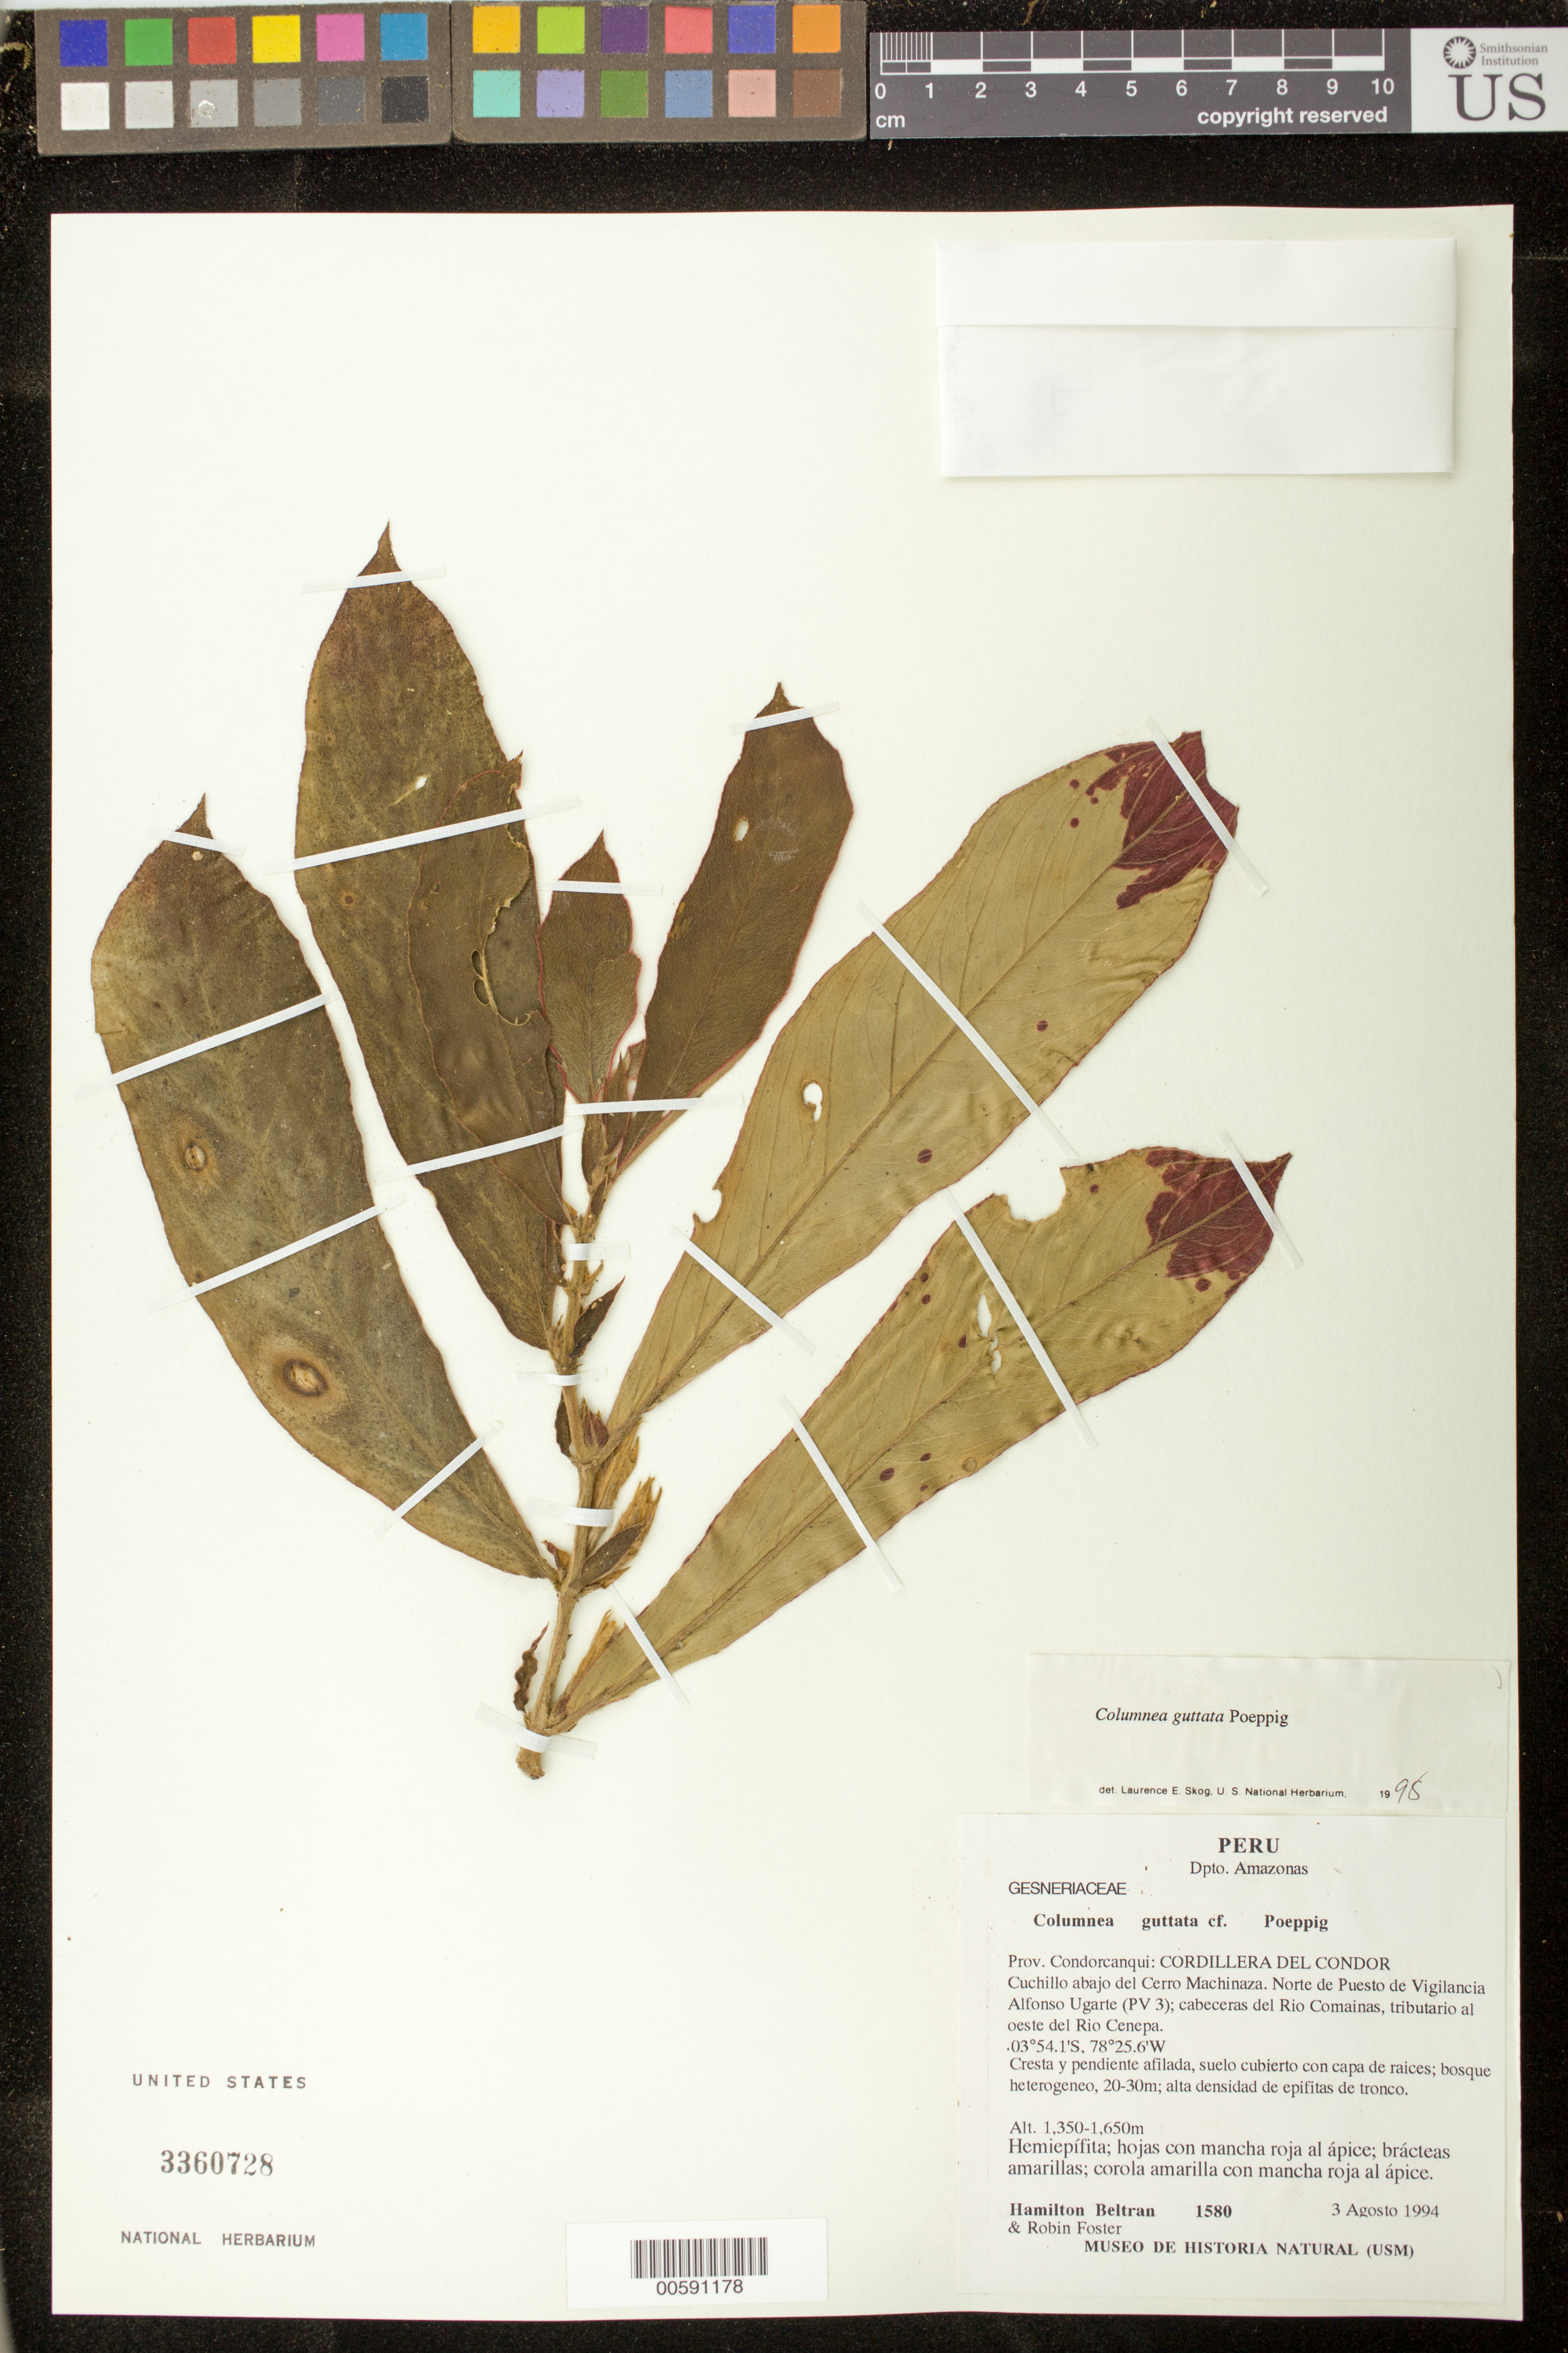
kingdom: Plantae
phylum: Tracheophyta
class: Magnoliopsida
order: Lamiales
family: Gesneriaceae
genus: Columnea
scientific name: Columnea guttata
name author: Poepp.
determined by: Skog, Laurence E.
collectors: H. Beltran & R. Foster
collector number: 1580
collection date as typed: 03 Aug 1994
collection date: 1994-08-03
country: Peru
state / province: Amazonas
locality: Prov. Condorcanqui, Cordillera del Condor; cuchillo abajo del Cerro Machinaza, Norte de Puesto de Vigilancia Alfonso Ugarte (PV 3); cabeceras del Rio Comainas, tributario al oeste del Rio Cenepa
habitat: Cresta y pendiente afilada, suelo cubierto con capa de raices; bosque heterogeneo, 20-30 m; alta densidad de epifitas de tronco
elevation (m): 1350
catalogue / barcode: US 3360728